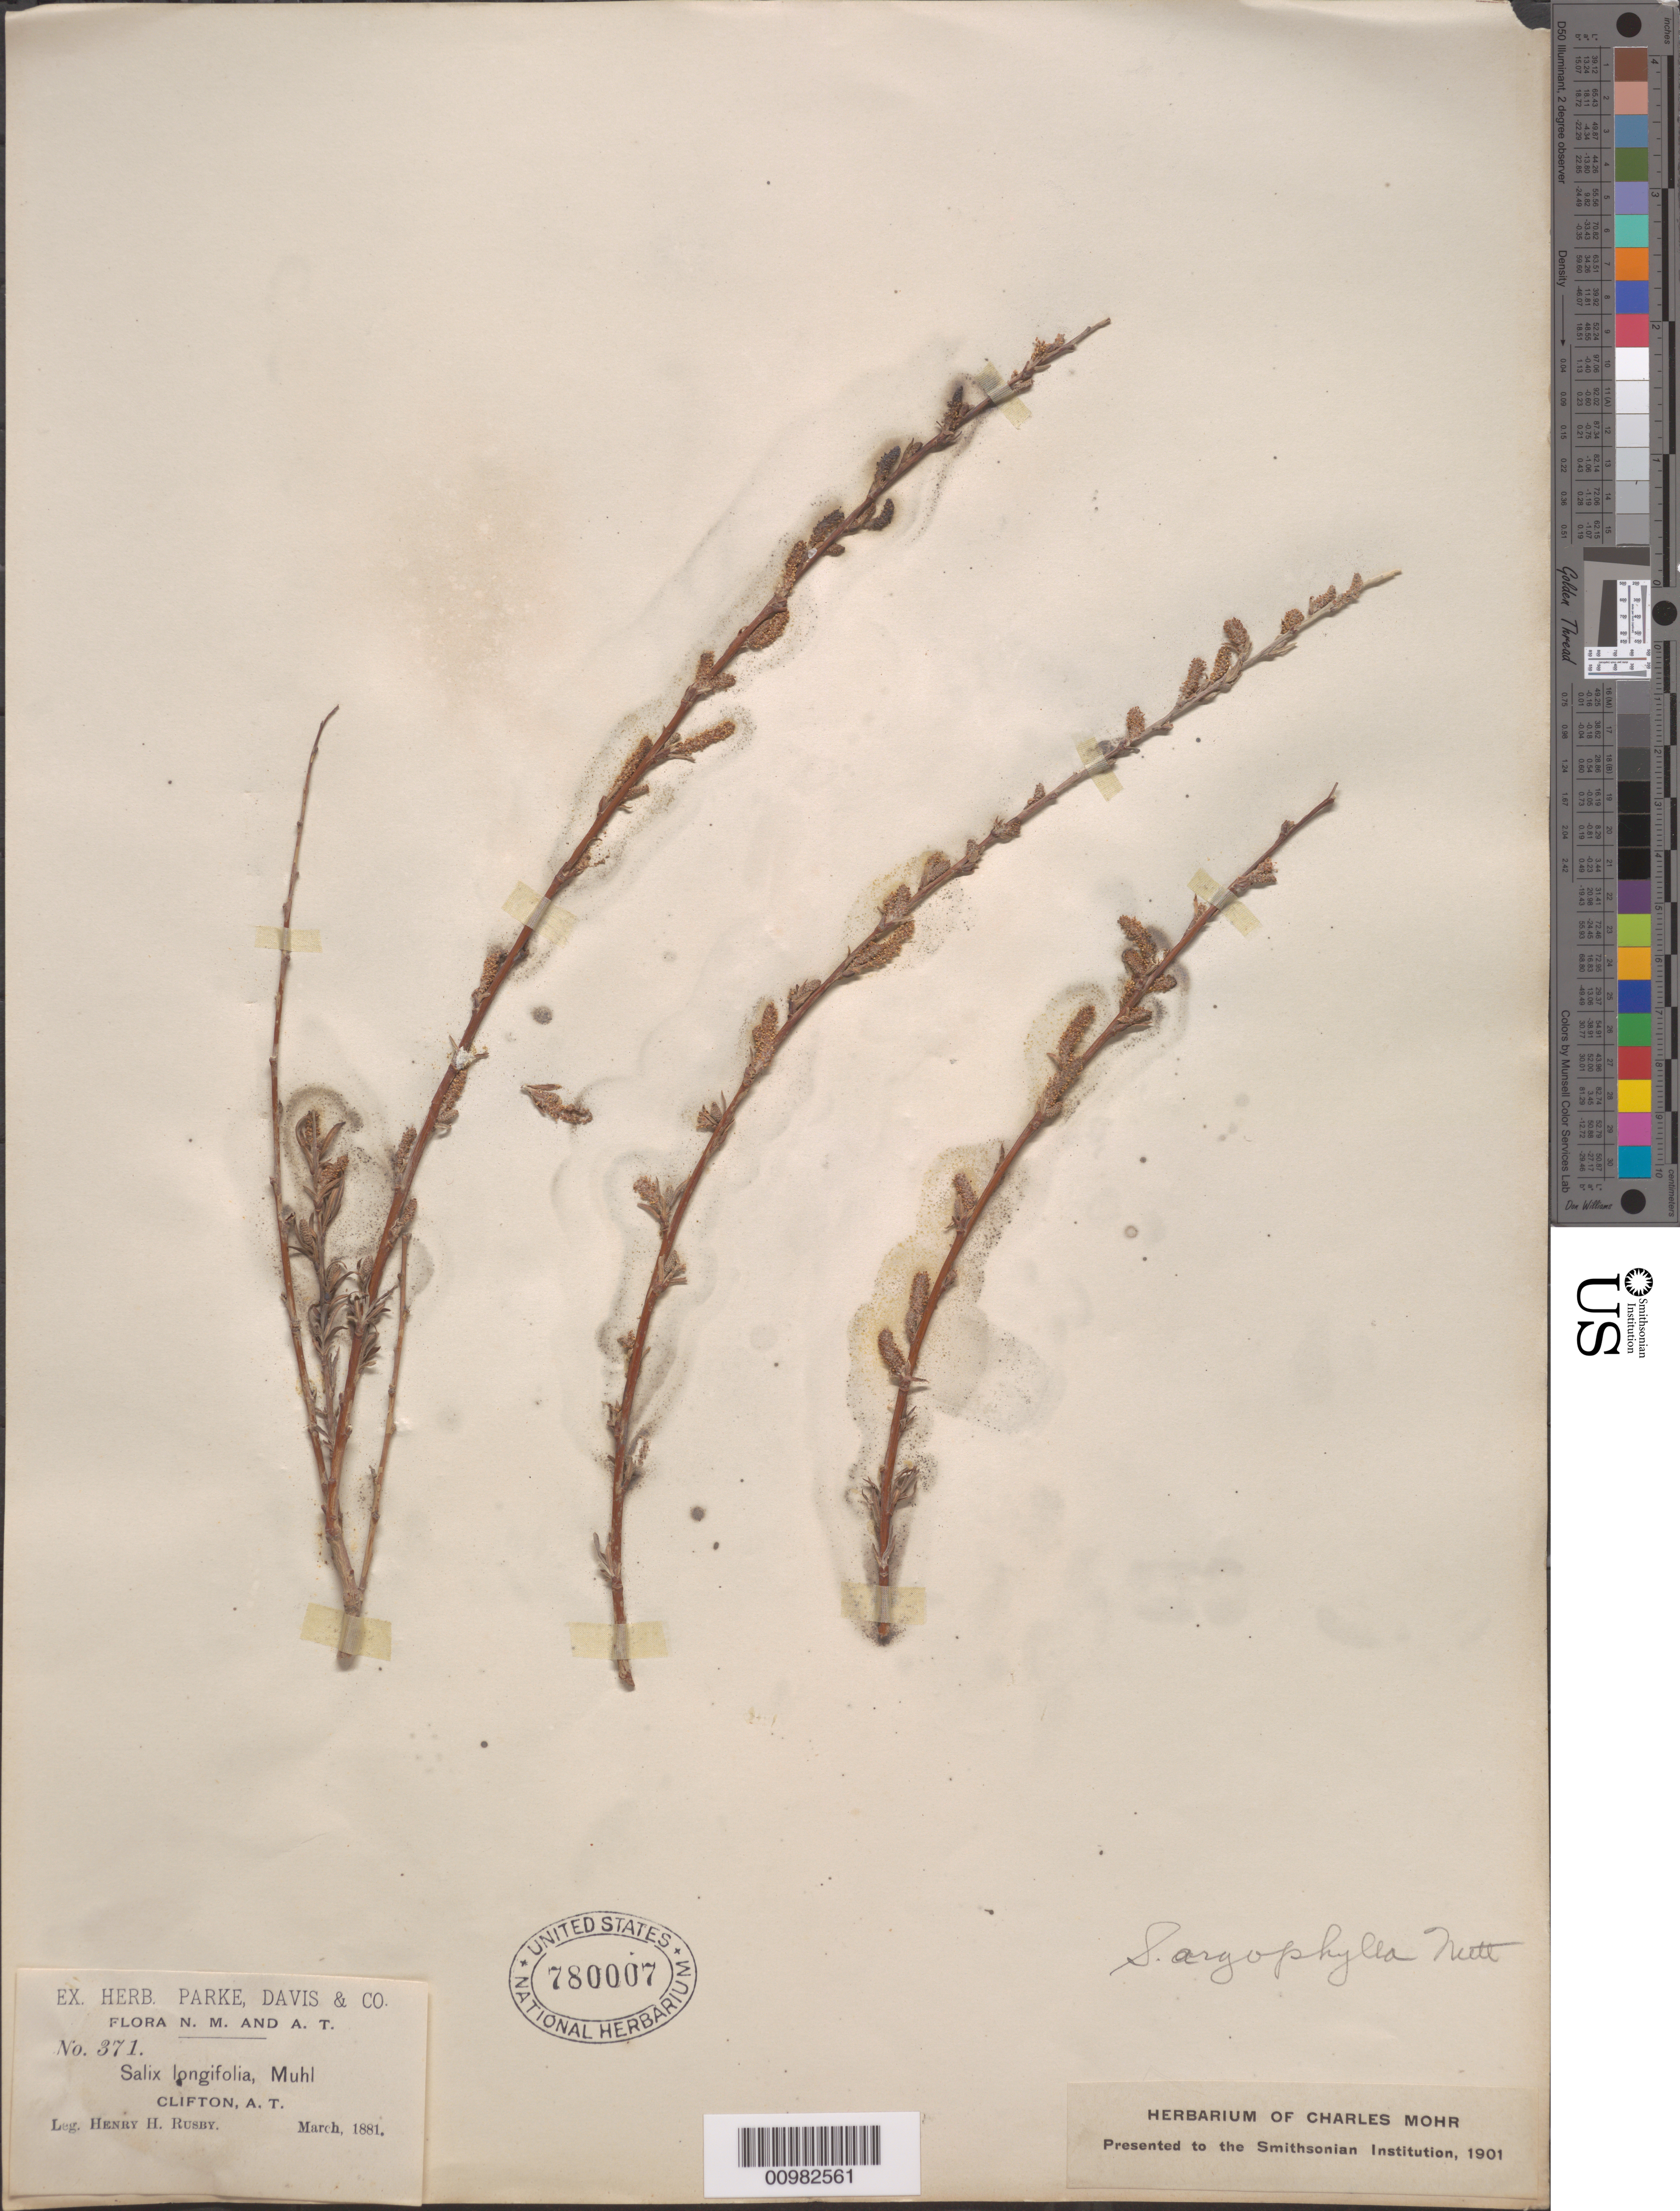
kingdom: Plantae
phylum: Tracheophyta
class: Magnoliopsida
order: Malpighiales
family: Salicaceae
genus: Salix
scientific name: Salix exigua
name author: Nutt.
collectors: H. H. Rusby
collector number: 371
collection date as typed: Mar 1881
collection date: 1881-03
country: United States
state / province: Arizona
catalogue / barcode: US 780007